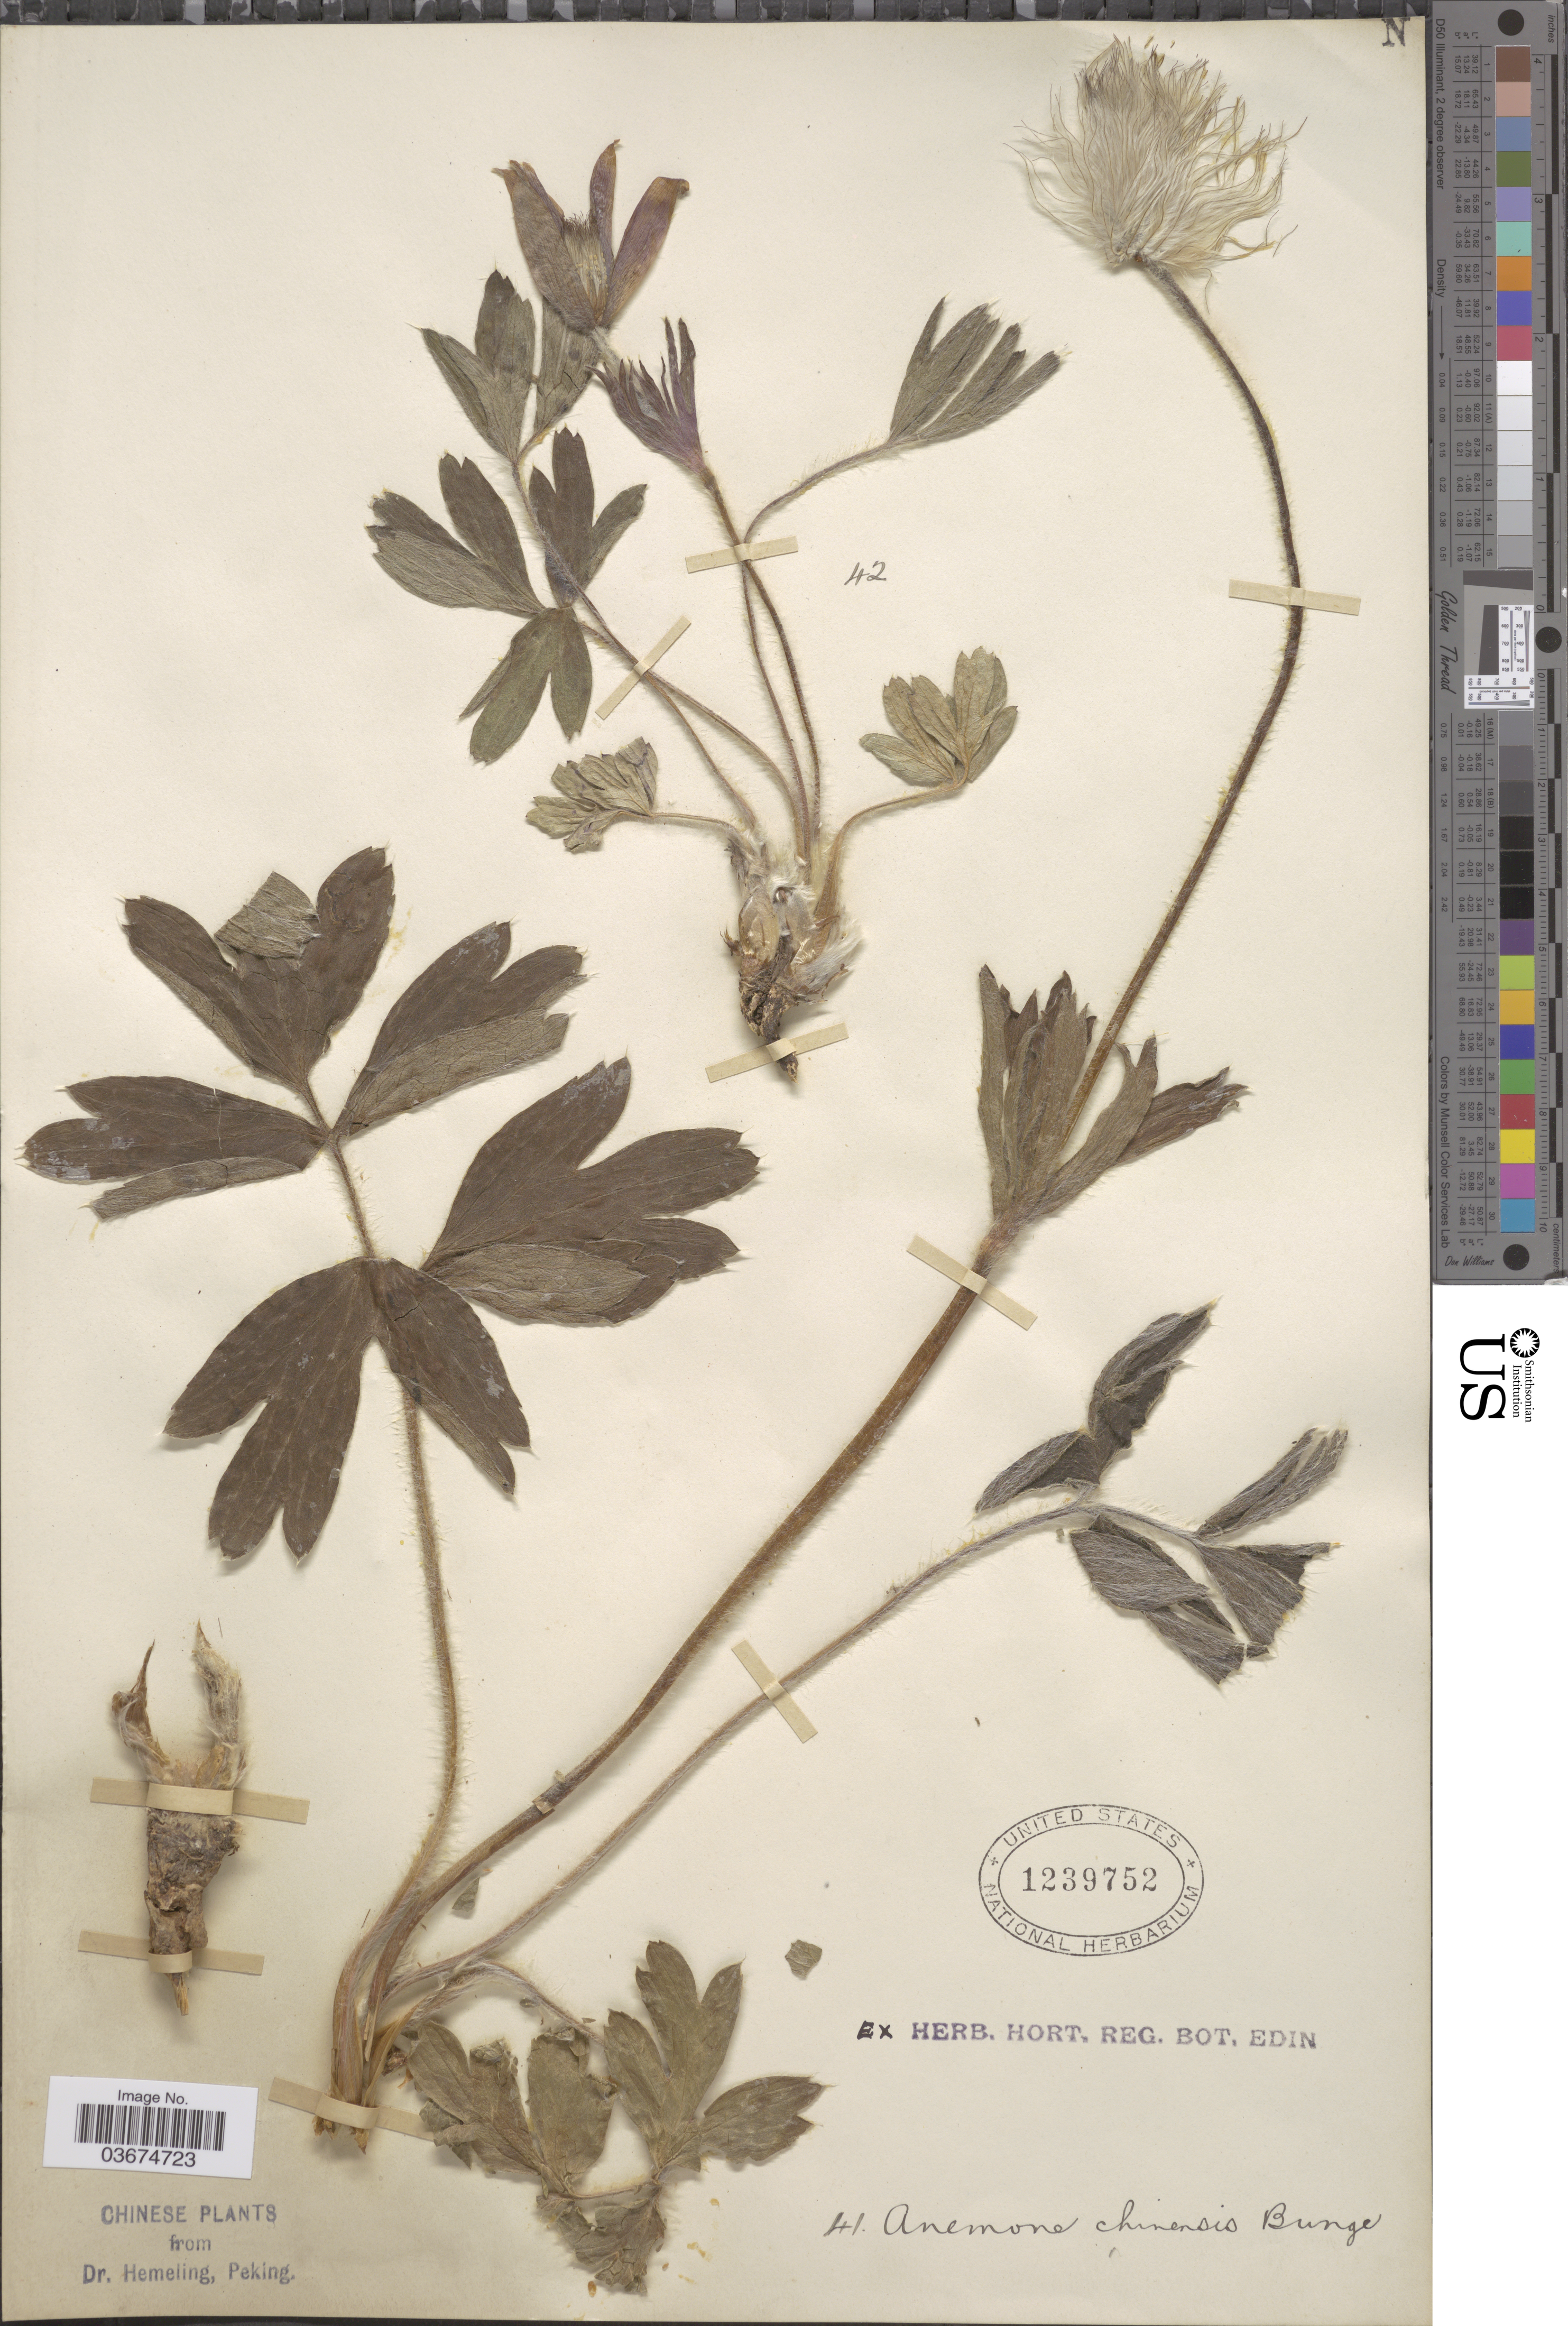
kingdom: Plantae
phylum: Tracheophyta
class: Magnoliopsida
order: Ranunculales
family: Ranunculaceae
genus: Pulsatilla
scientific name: Pulsatilla chinensis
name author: (Bunge) Regel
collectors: -. Hemeling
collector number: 41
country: China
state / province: Beijing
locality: Peking.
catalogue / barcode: US 1239752